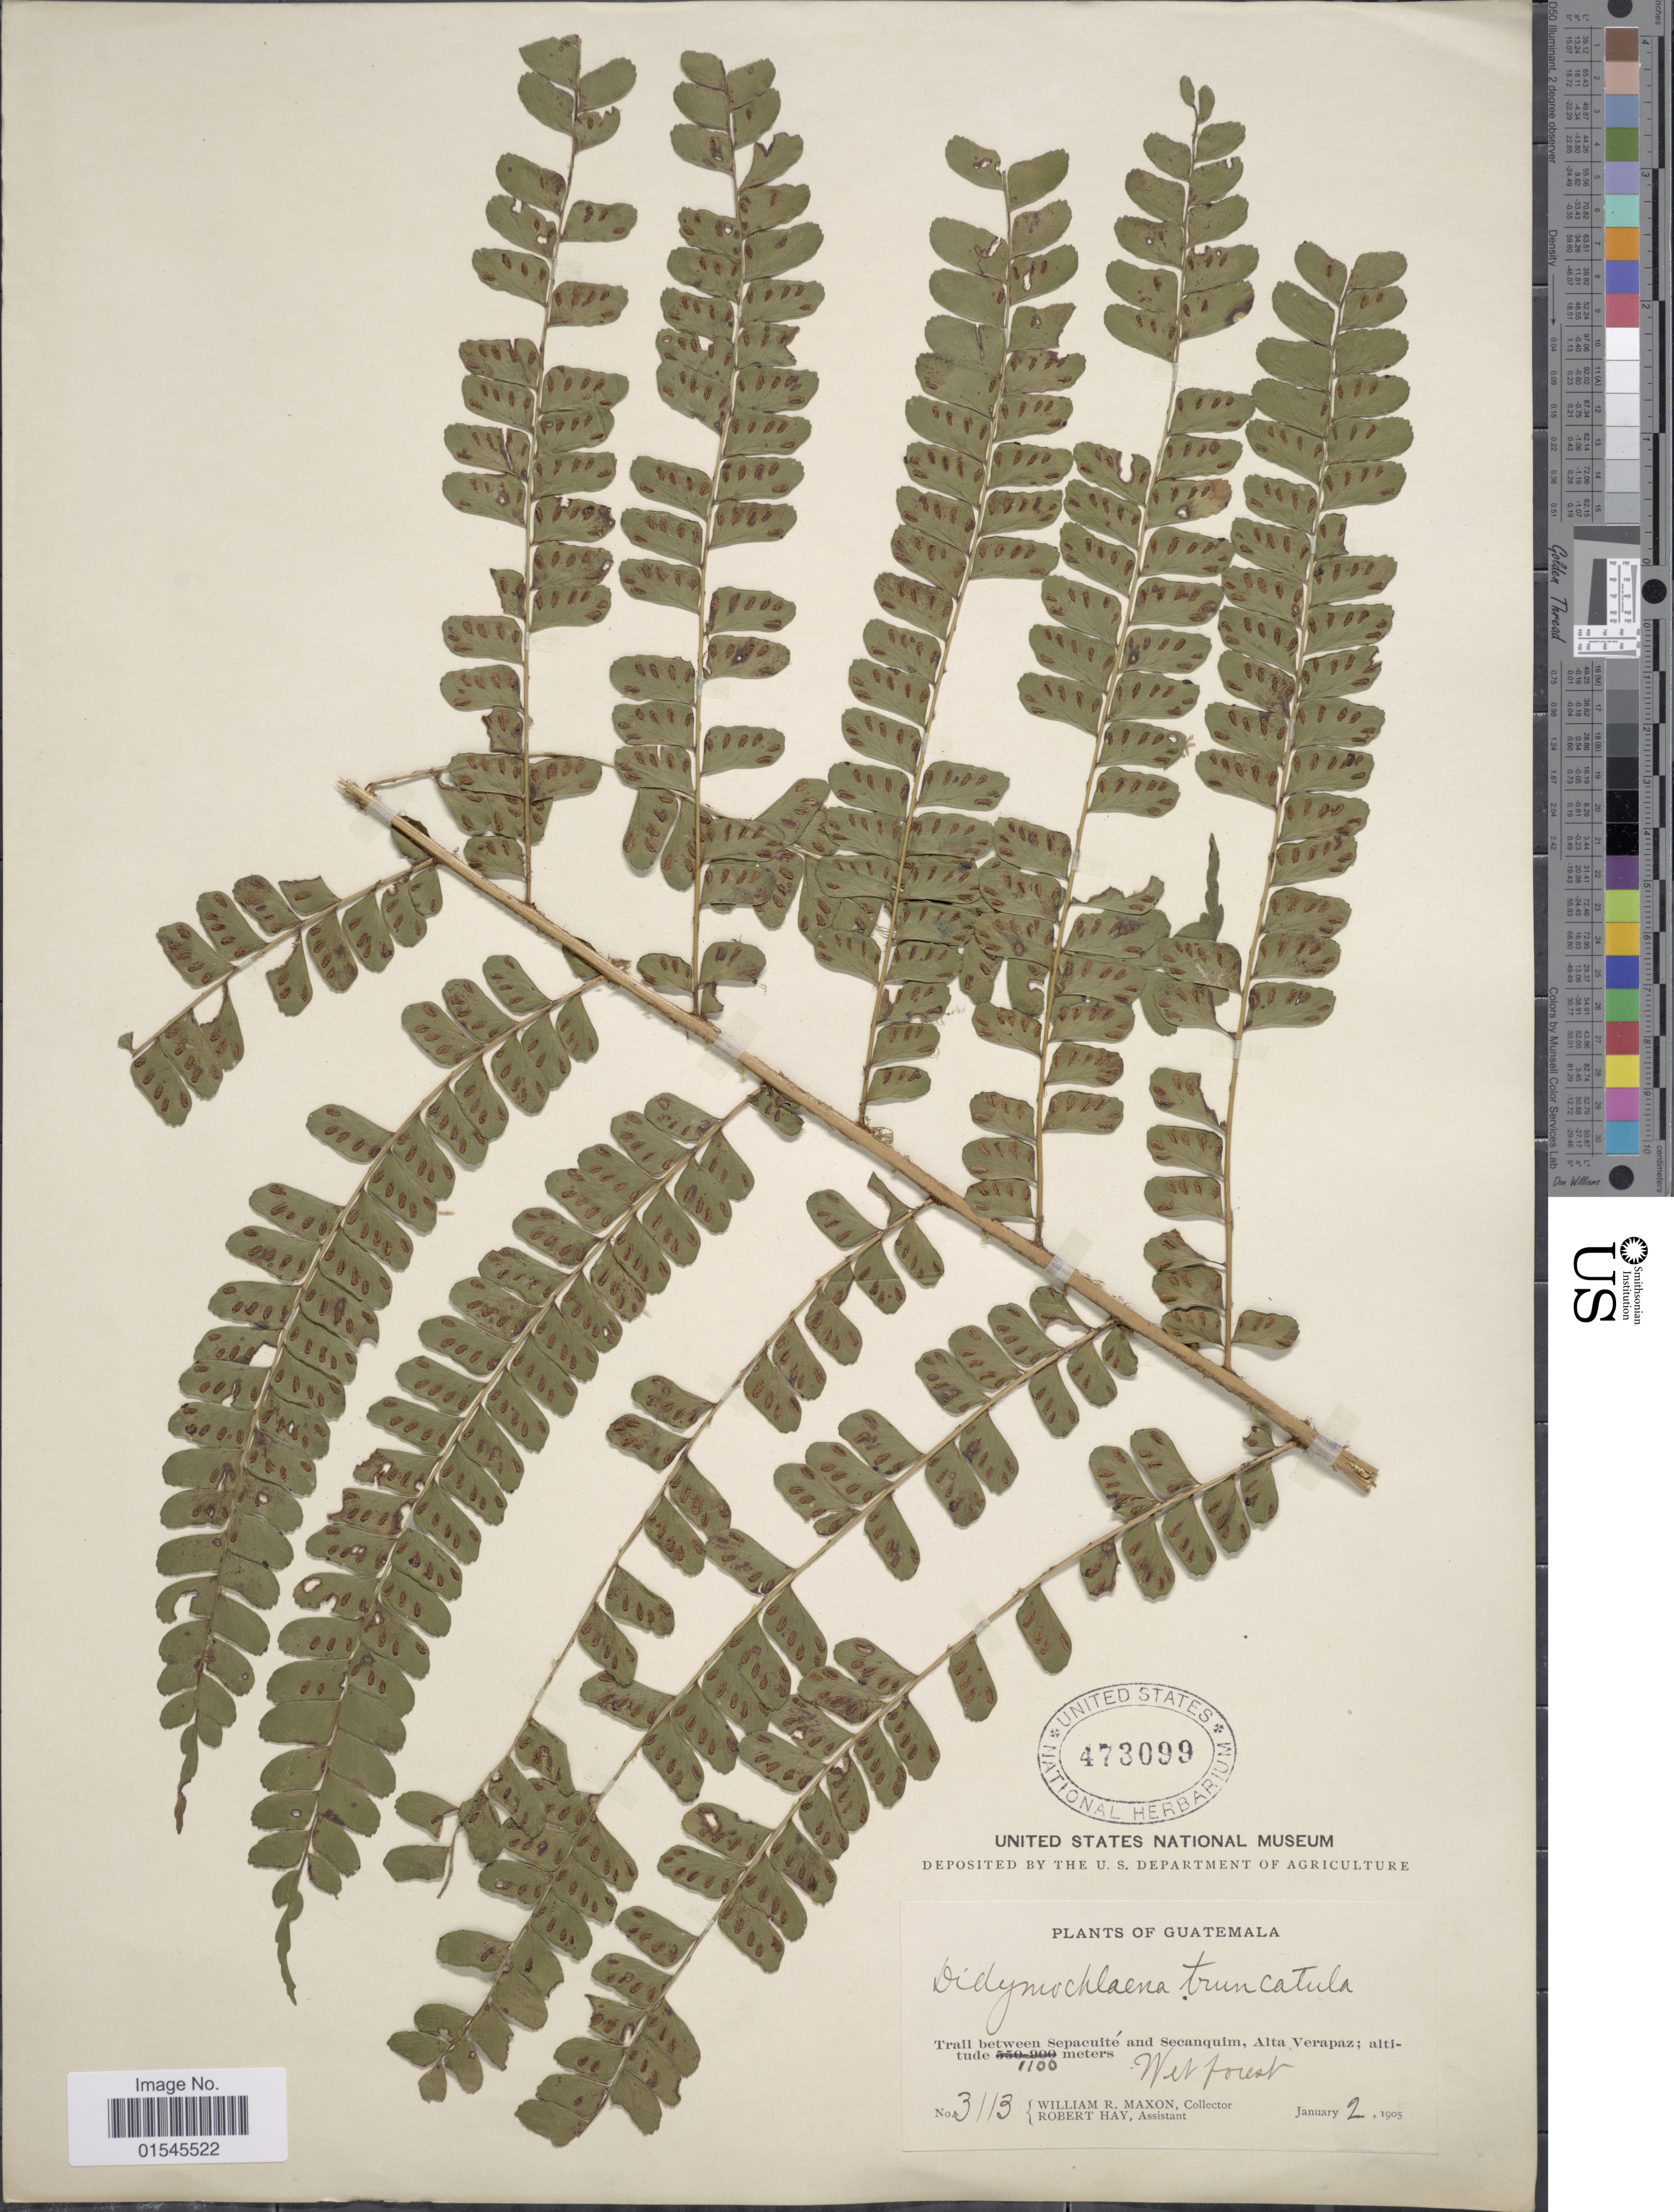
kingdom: Plantae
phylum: Tracheophyta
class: Polypodiopsida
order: Polypodiales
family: Didymochlaenaceae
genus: Didymochlaena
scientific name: Didymochlaena truncatula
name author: (Sw.) J. Sm.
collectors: W. R. Maxon & R. H. Hay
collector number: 3113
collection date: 1905-01-02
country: Guatemala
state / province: Alta Verapaz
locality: Guatemala. Trail between Sepacuite and Secanquim, Alta Verapaz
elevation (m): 1100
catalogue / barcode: US 473099